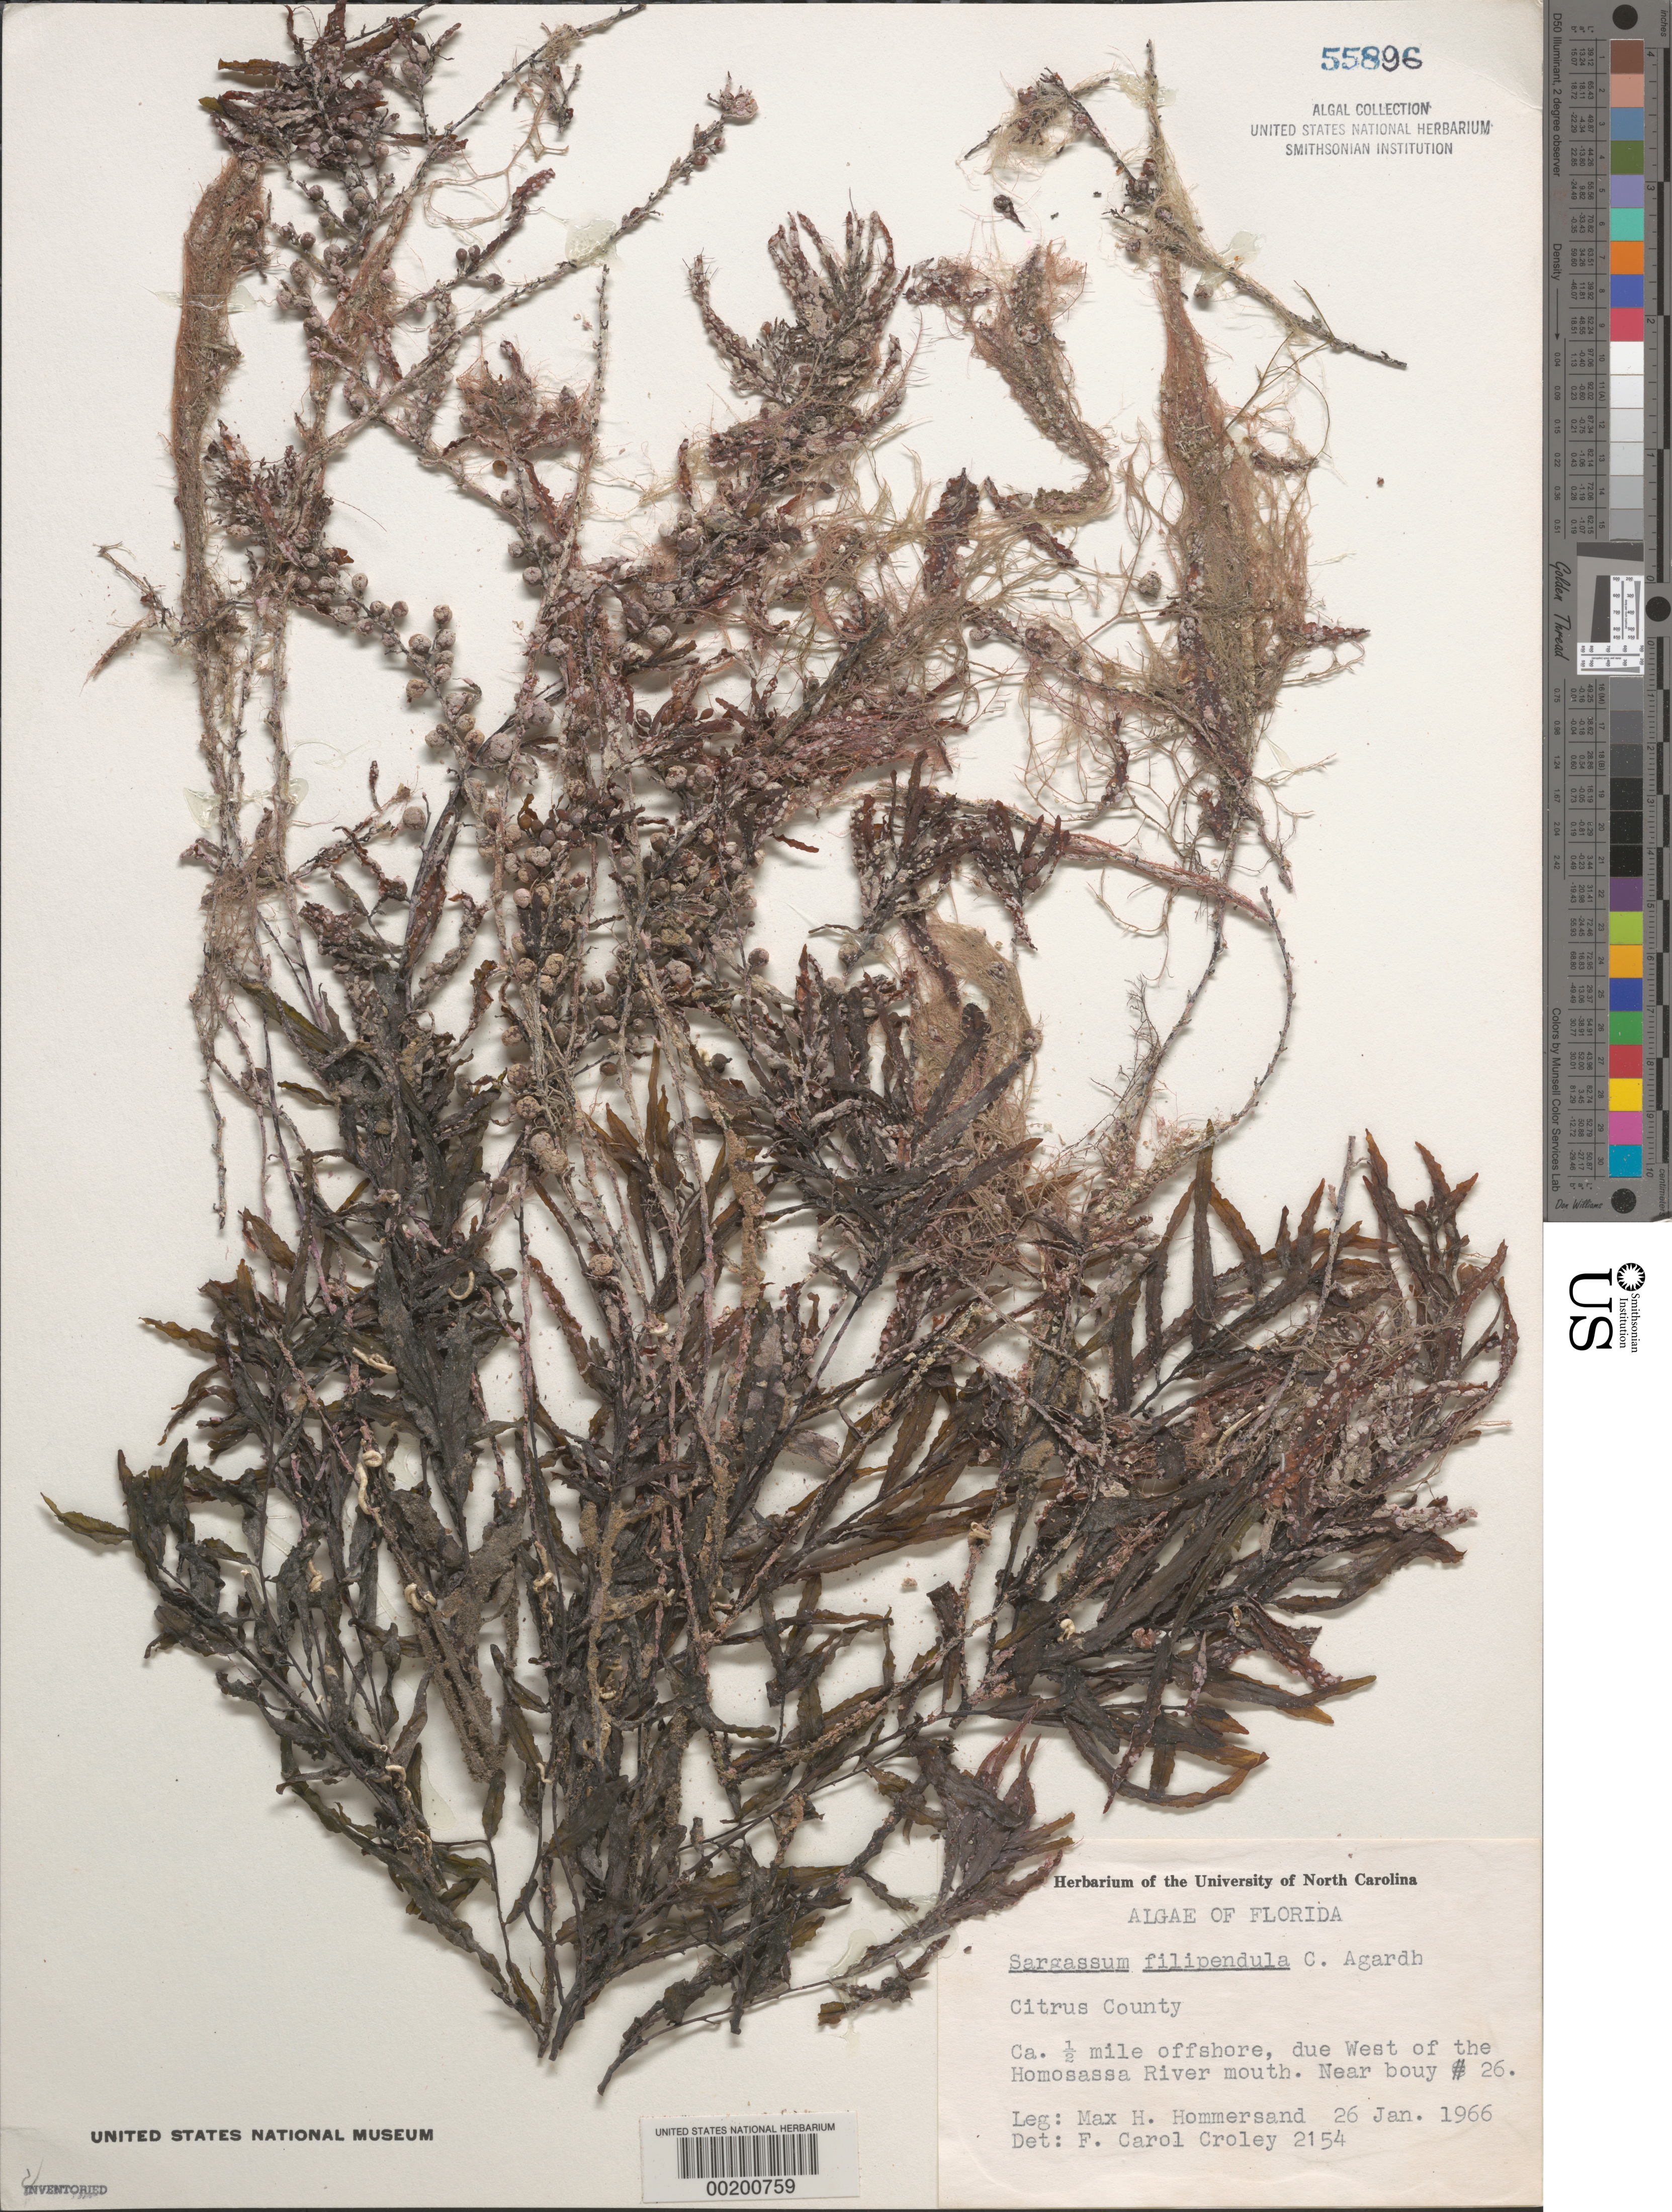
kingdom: Chromista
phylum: Ochrophyta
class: Phaeophyceae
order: Fucales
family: Sargassaceae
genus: Sargassum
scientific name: Sargassum filipendula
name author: C. Agardh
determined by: Croley, F. C.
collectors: M. H. Hommersand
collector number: FCC 2154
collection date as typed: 26 Jan 1966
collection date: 1966-01-26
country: United States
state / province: Florida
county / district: Citrus County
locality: West of Homosassa River mouth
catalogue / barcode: US 55896